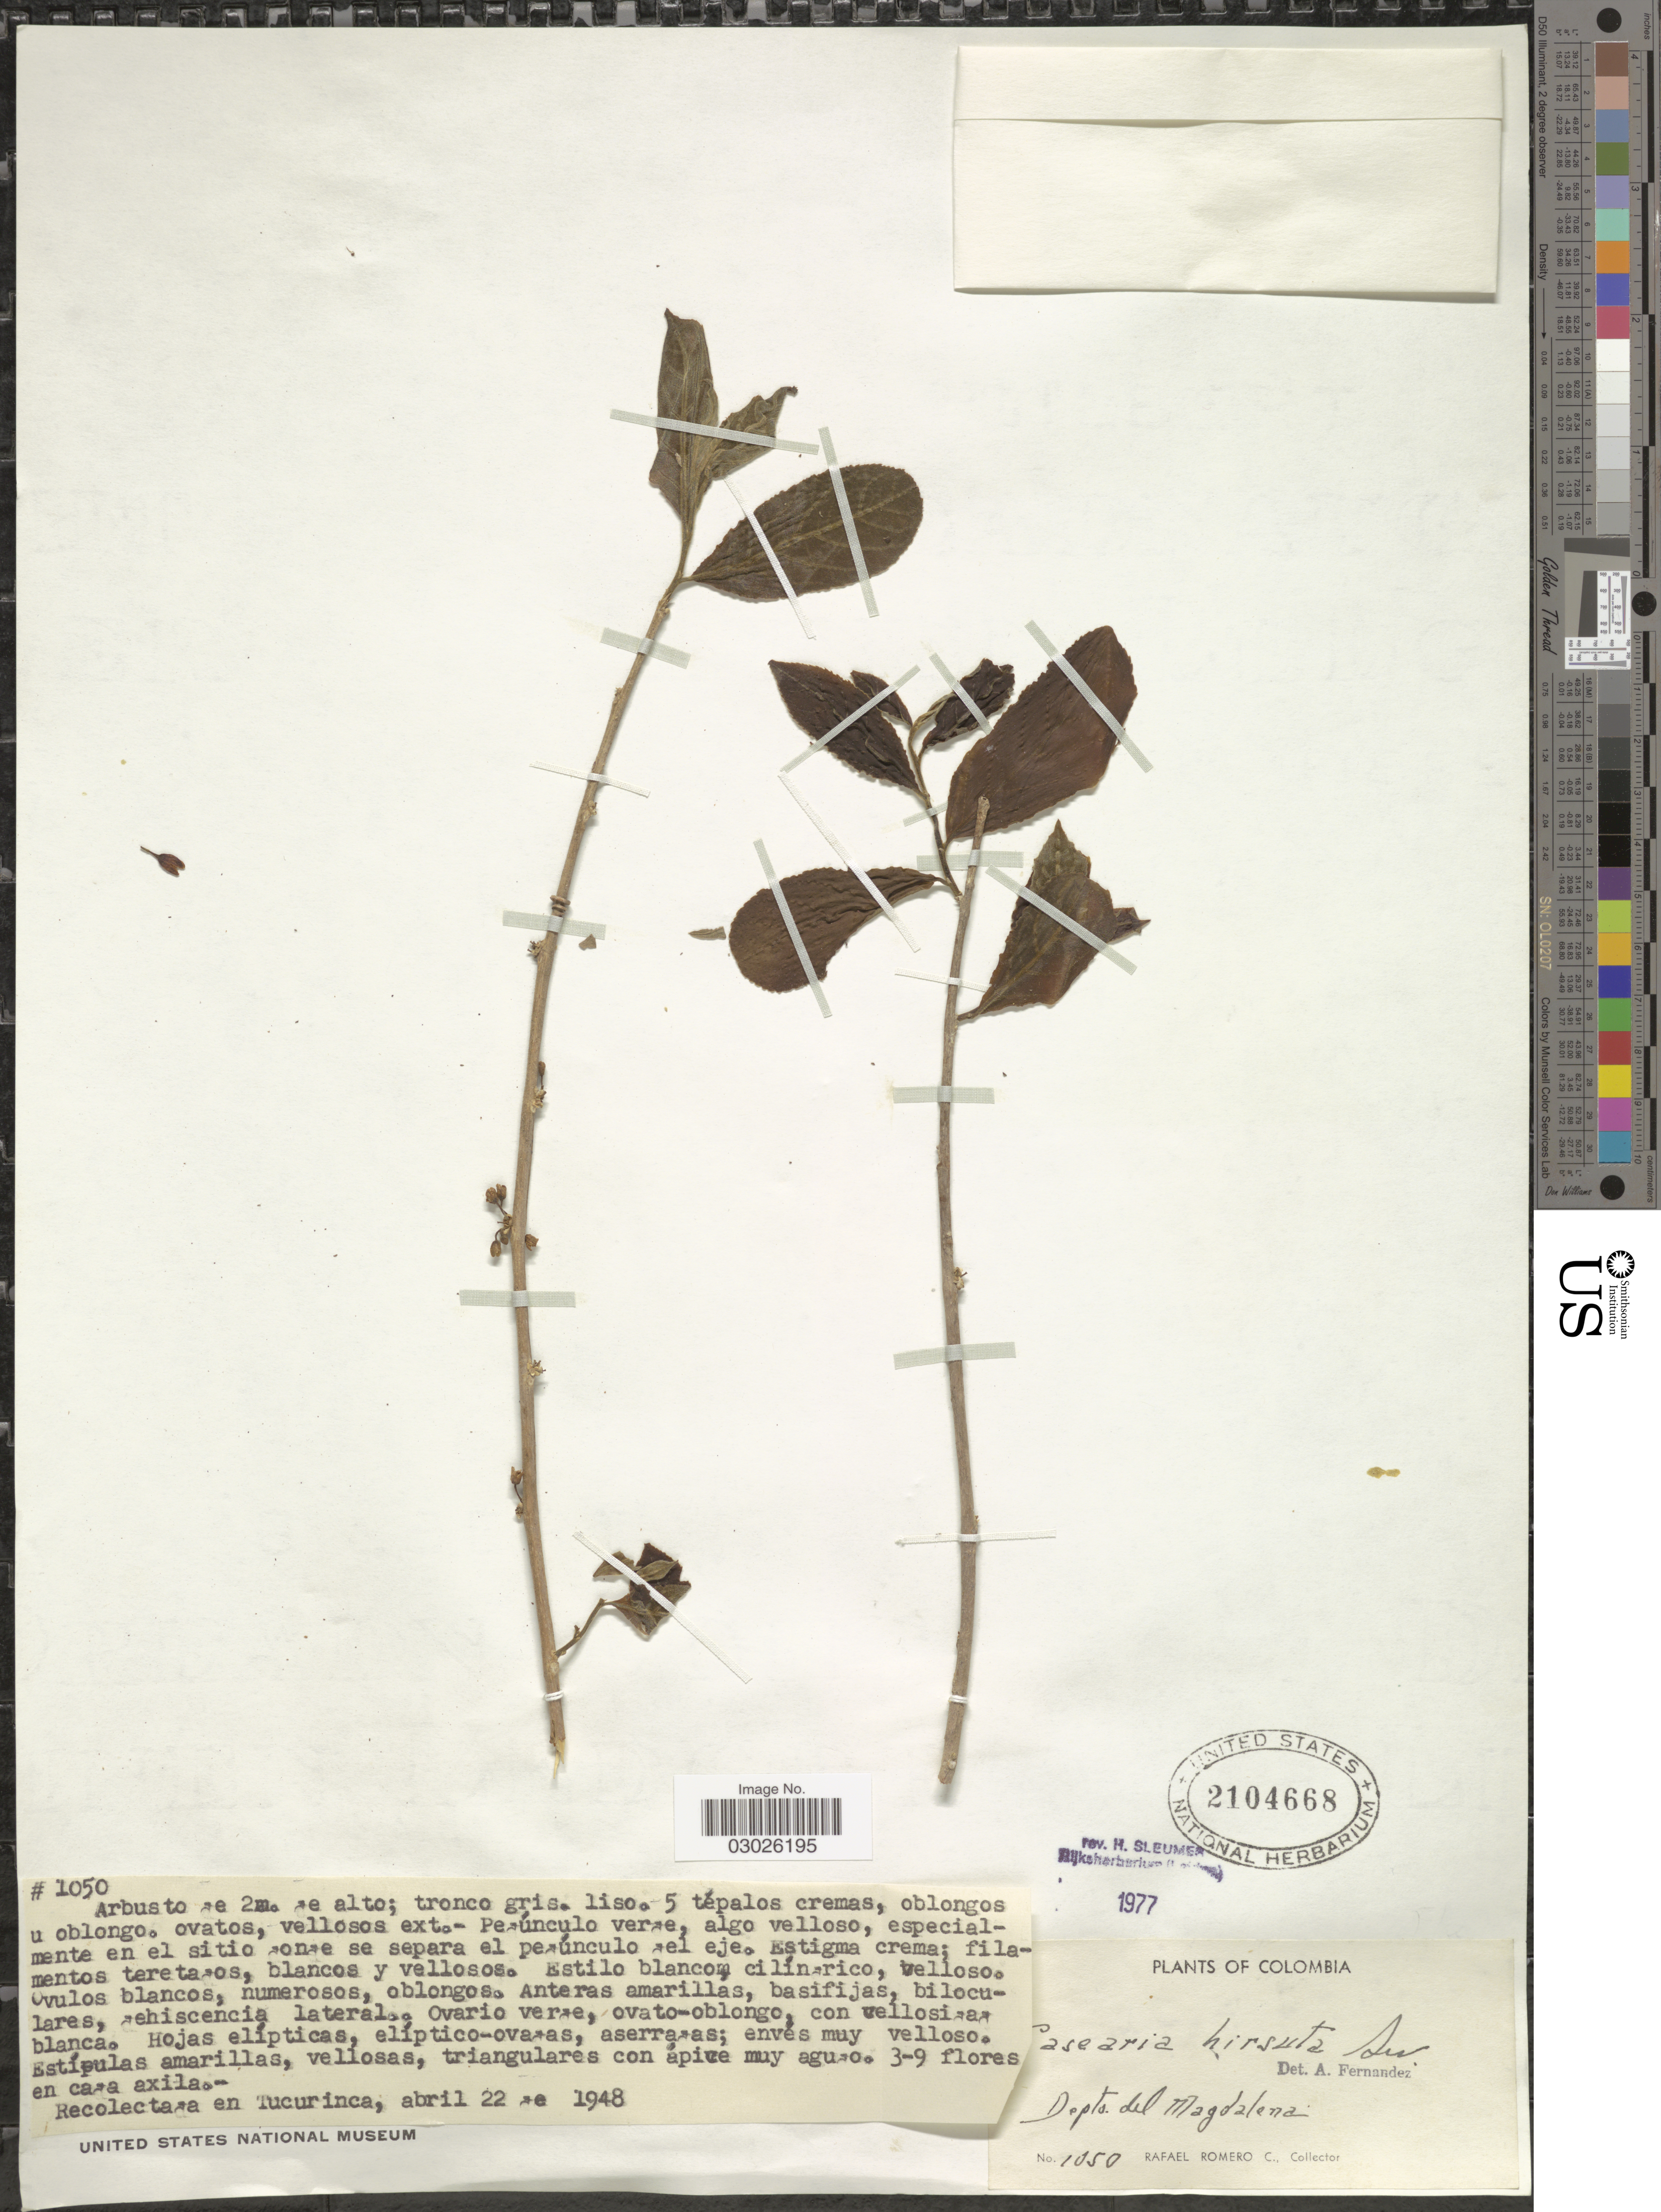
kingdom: Plantae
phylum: Tracheophyta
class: Magnoliopsida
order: Malpighiales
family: Salicaceae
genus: Casearia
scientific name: Casearia hirsuta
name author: Sw.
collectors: R. Romero Castañeda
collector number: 1050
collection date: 1948-04-22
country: Colombia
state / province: Magdalena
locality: Depto. del Magdalena, Recolectada en Tucurinca.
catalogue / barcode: US 2104668